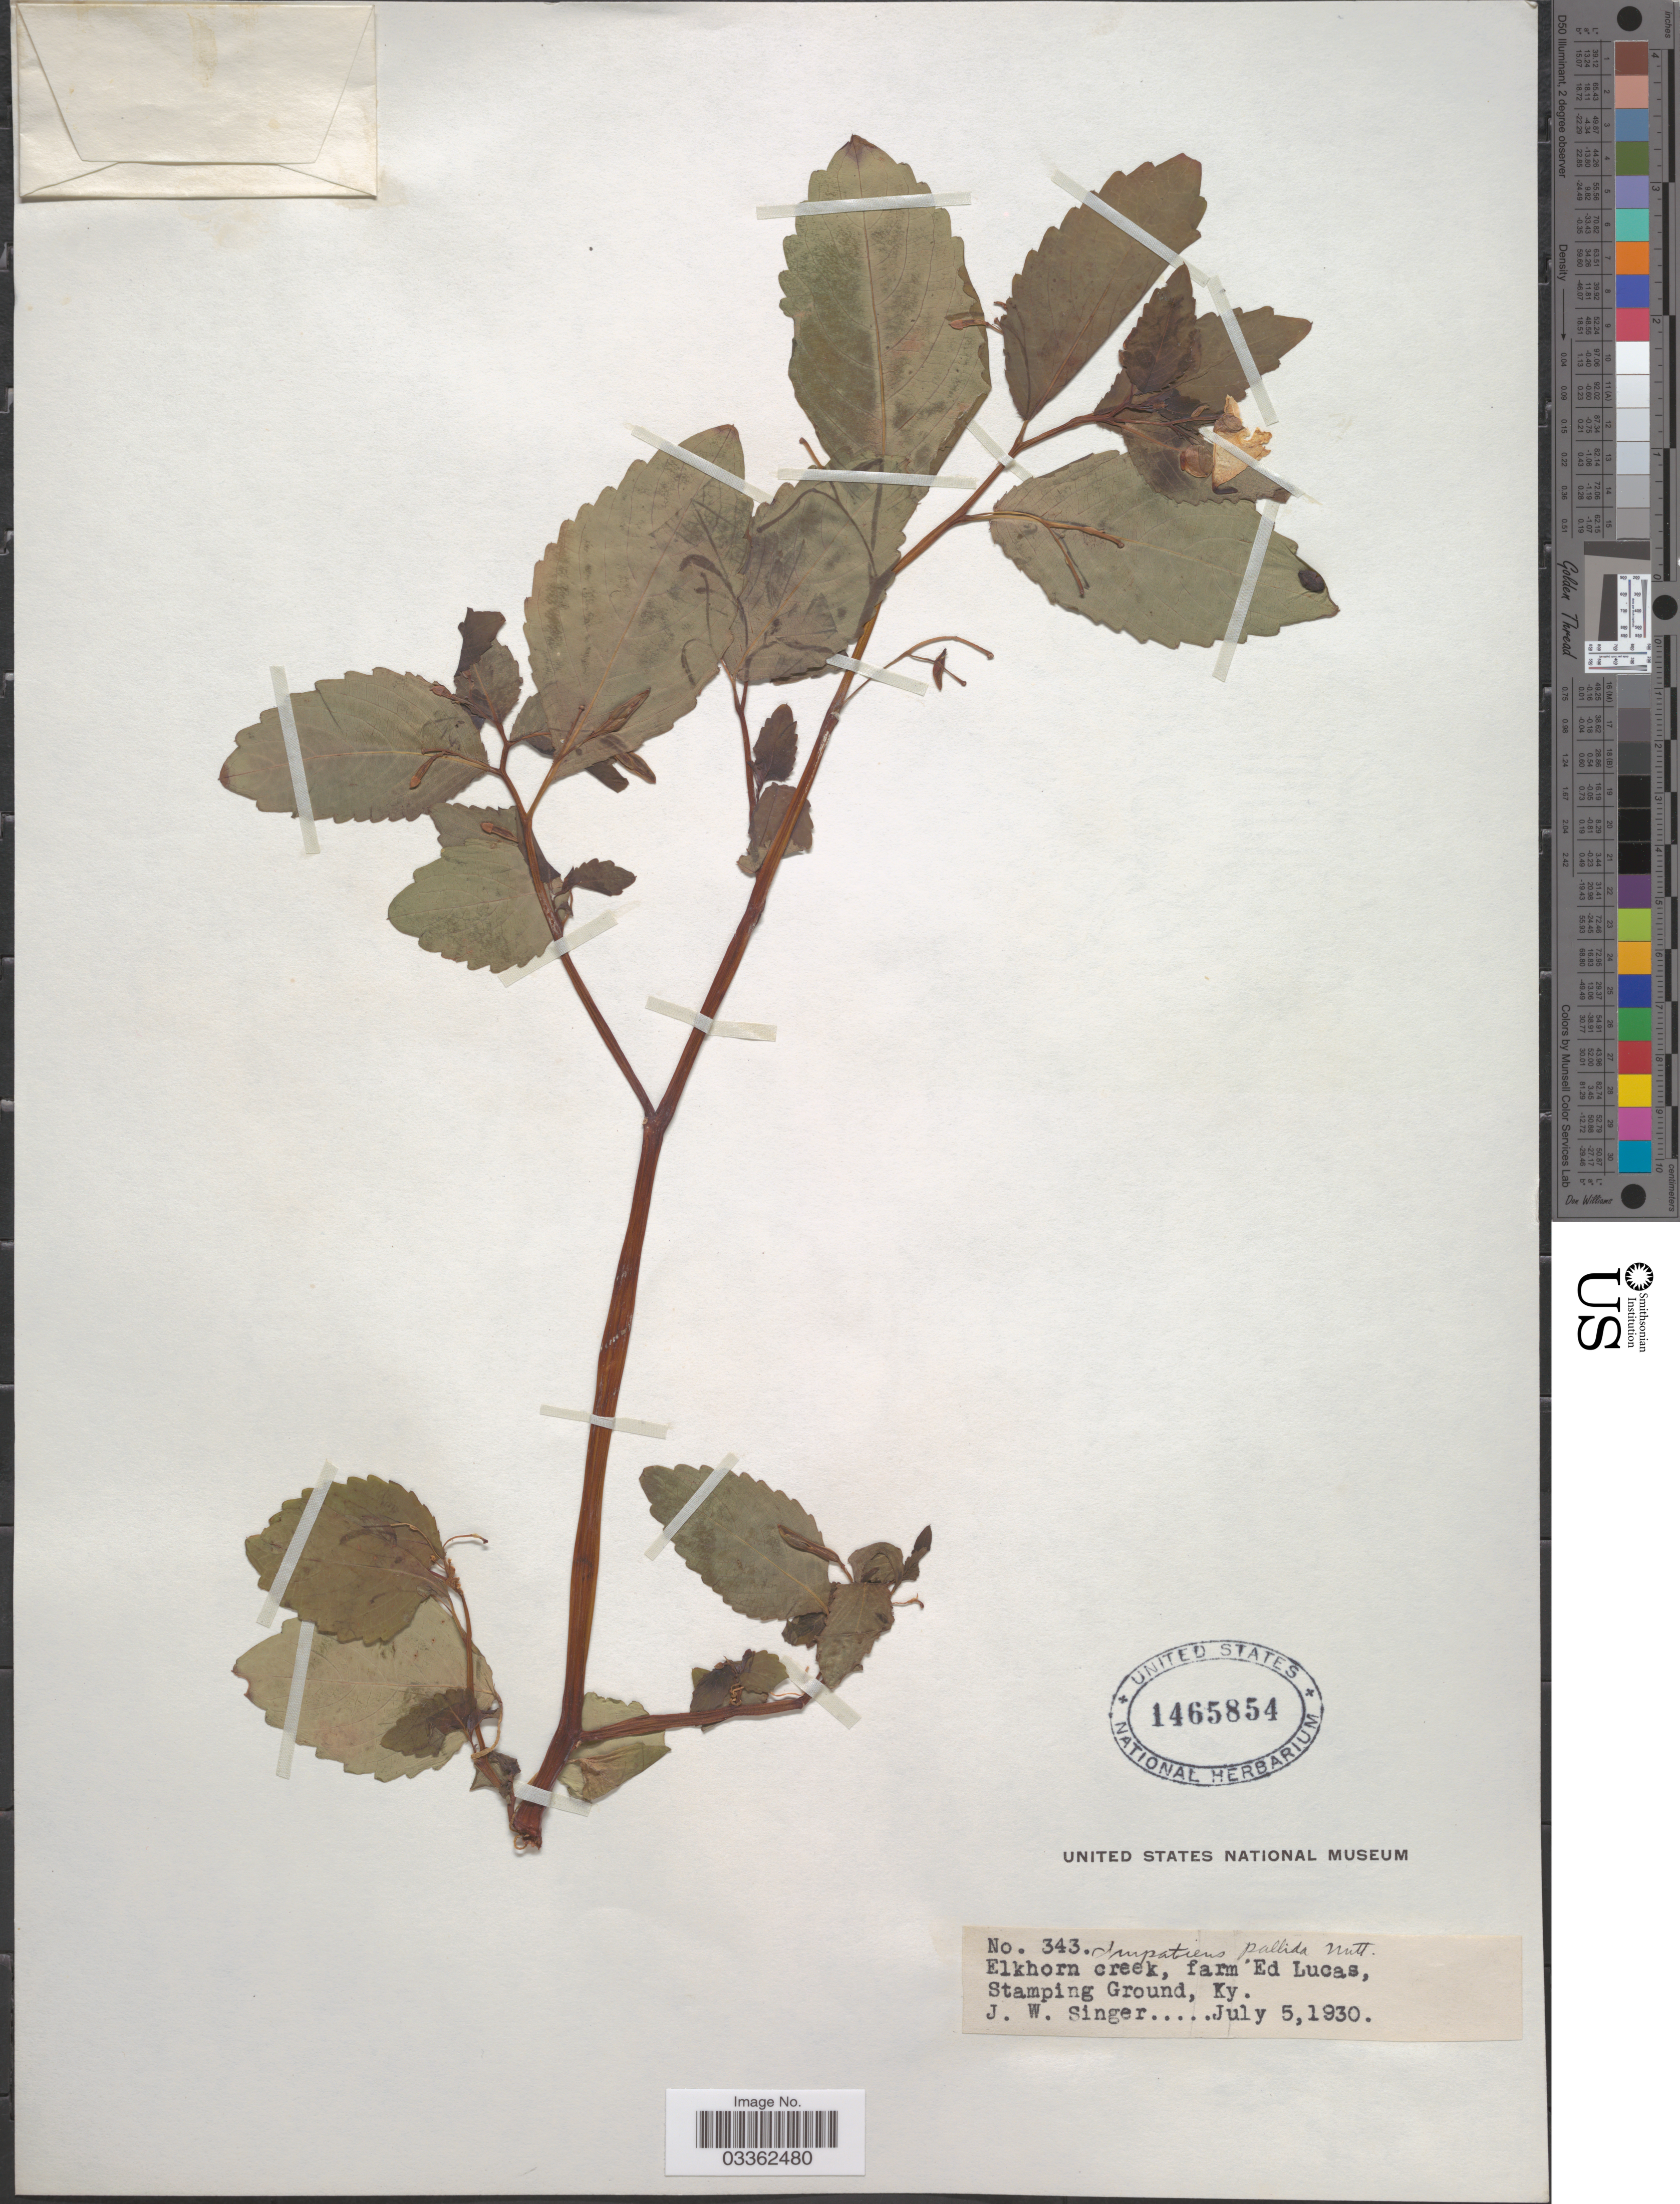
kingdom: Plantae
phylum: Tracheophyta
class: Magnoliopsida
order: Ericales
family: Balsaminaceae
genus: Impatiens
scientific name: Impatiens pallida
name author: Nutt.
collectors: J. EW. Singer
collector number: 343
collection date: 1930-07-05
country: United States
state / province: Kentucky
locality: Elkhorn creek, farm Ed Lucas, Stamping Ground.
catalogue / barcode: US 1465854